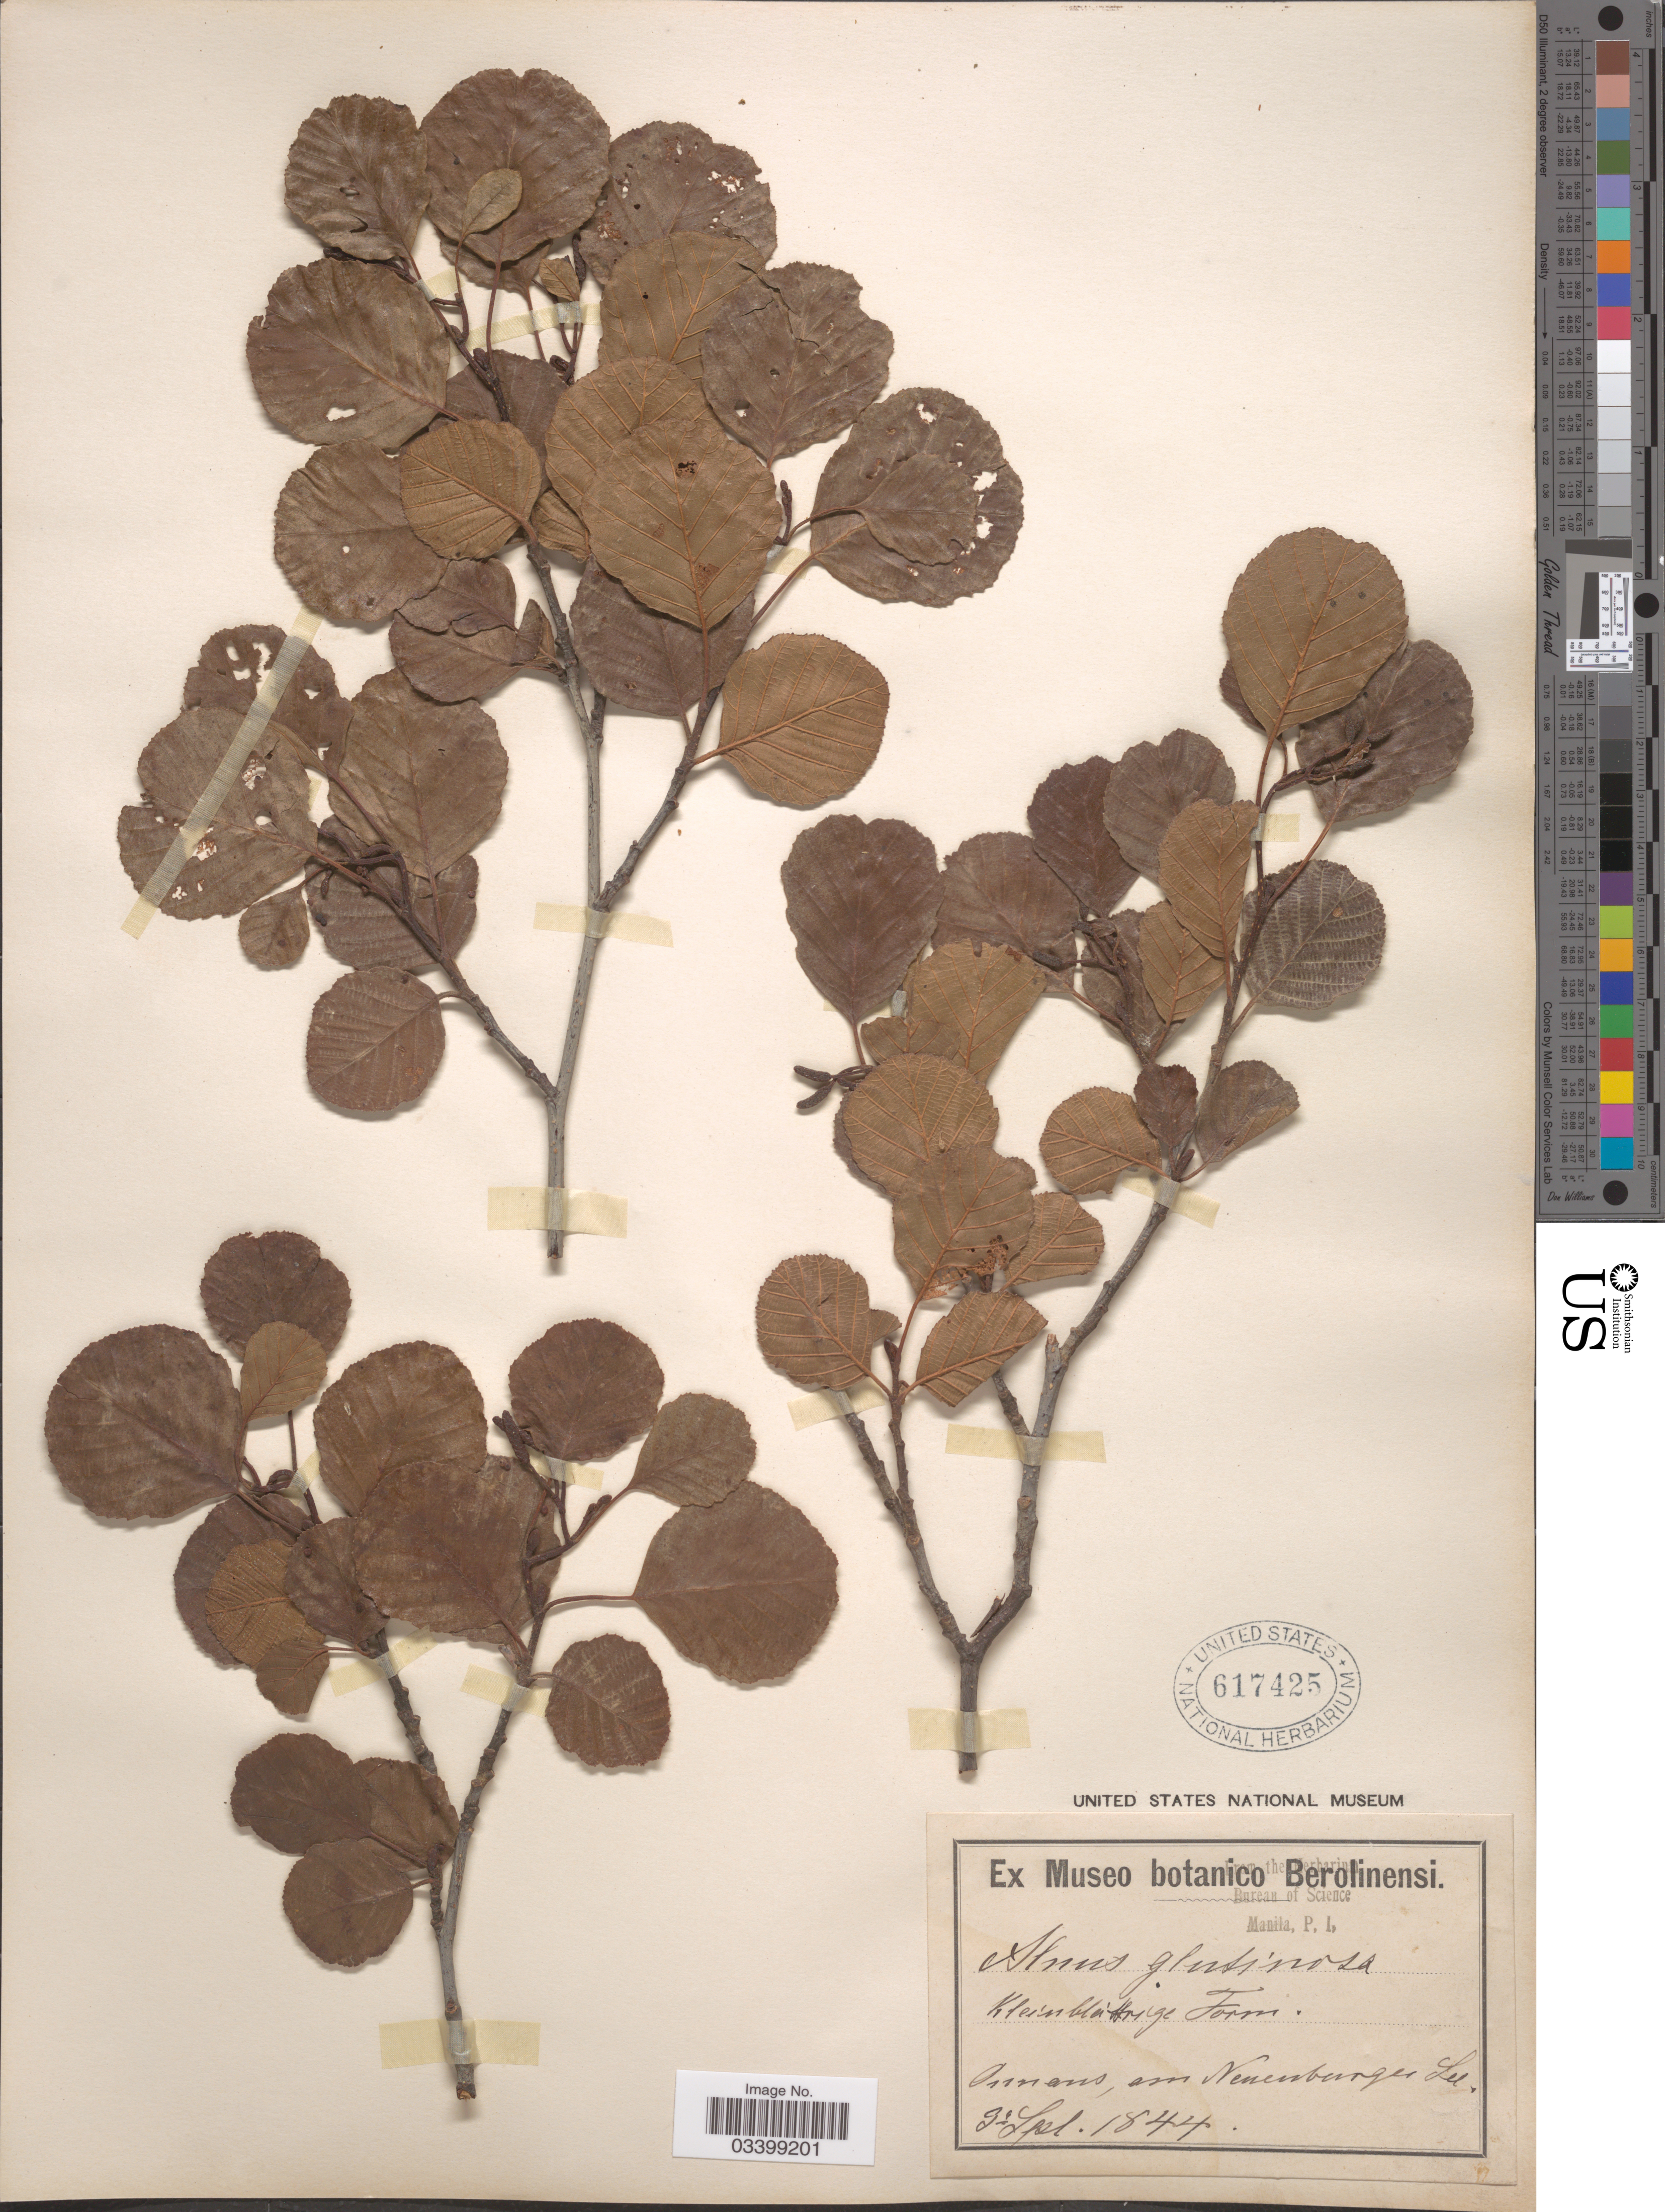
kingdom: Plantae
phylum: Tracheophyta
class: Magnoliopsida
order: Fagales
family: Betulaceae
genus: Alnus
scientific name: Alnus glutinosa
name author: (L.) Gaertn.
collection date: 1844-09-03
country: Switzerland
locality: Onnens, am Neuenburger See.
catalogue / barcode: US 617425